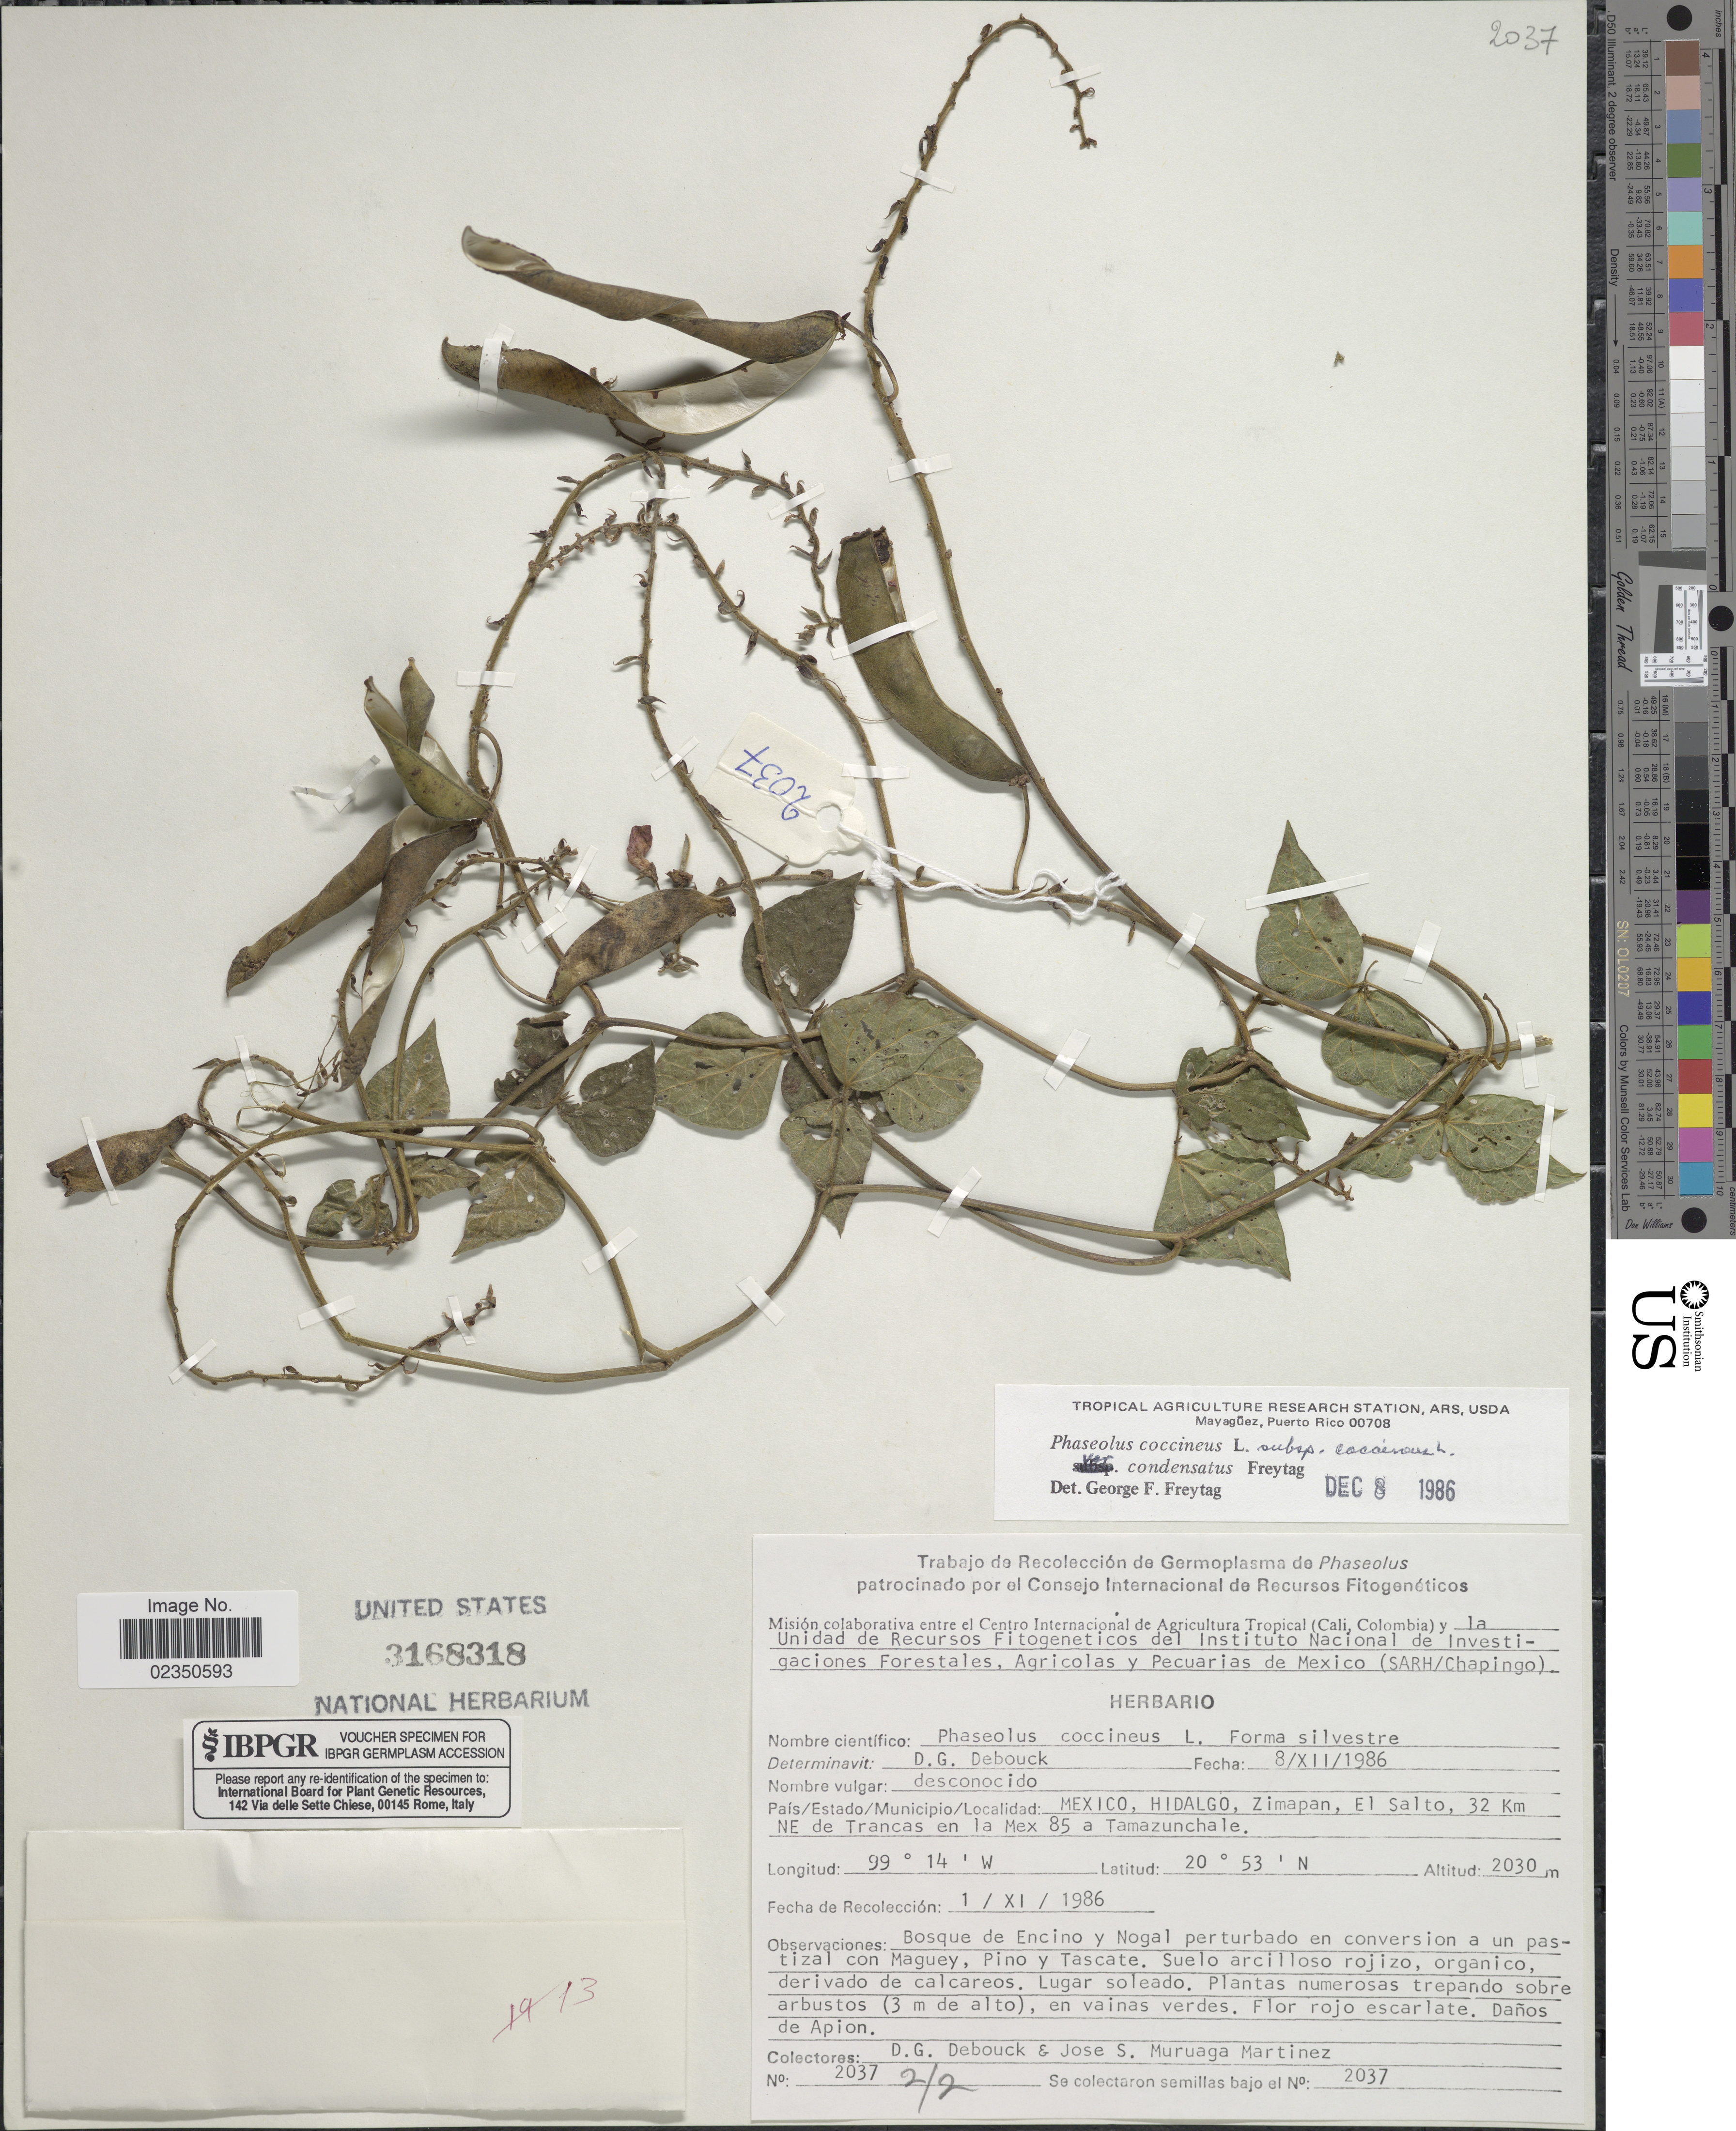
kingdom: Plantae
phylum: Tracheophyta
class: Magnoliopsida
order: Fabales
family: Fabaceae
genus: Phaseolus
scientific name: Phaseolus coccineus var. condensatus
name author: Freytag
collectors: D. Debouck & J. Muruaga Martinez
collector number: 2037 2/2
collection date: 1986-11-01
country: Mexico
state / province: Hidalgo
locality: Zimapan, El Salto, 32 Km NE de Trancas en la Mex 85 a Tamazunchale.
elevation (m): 2030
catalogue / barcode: US 3168318